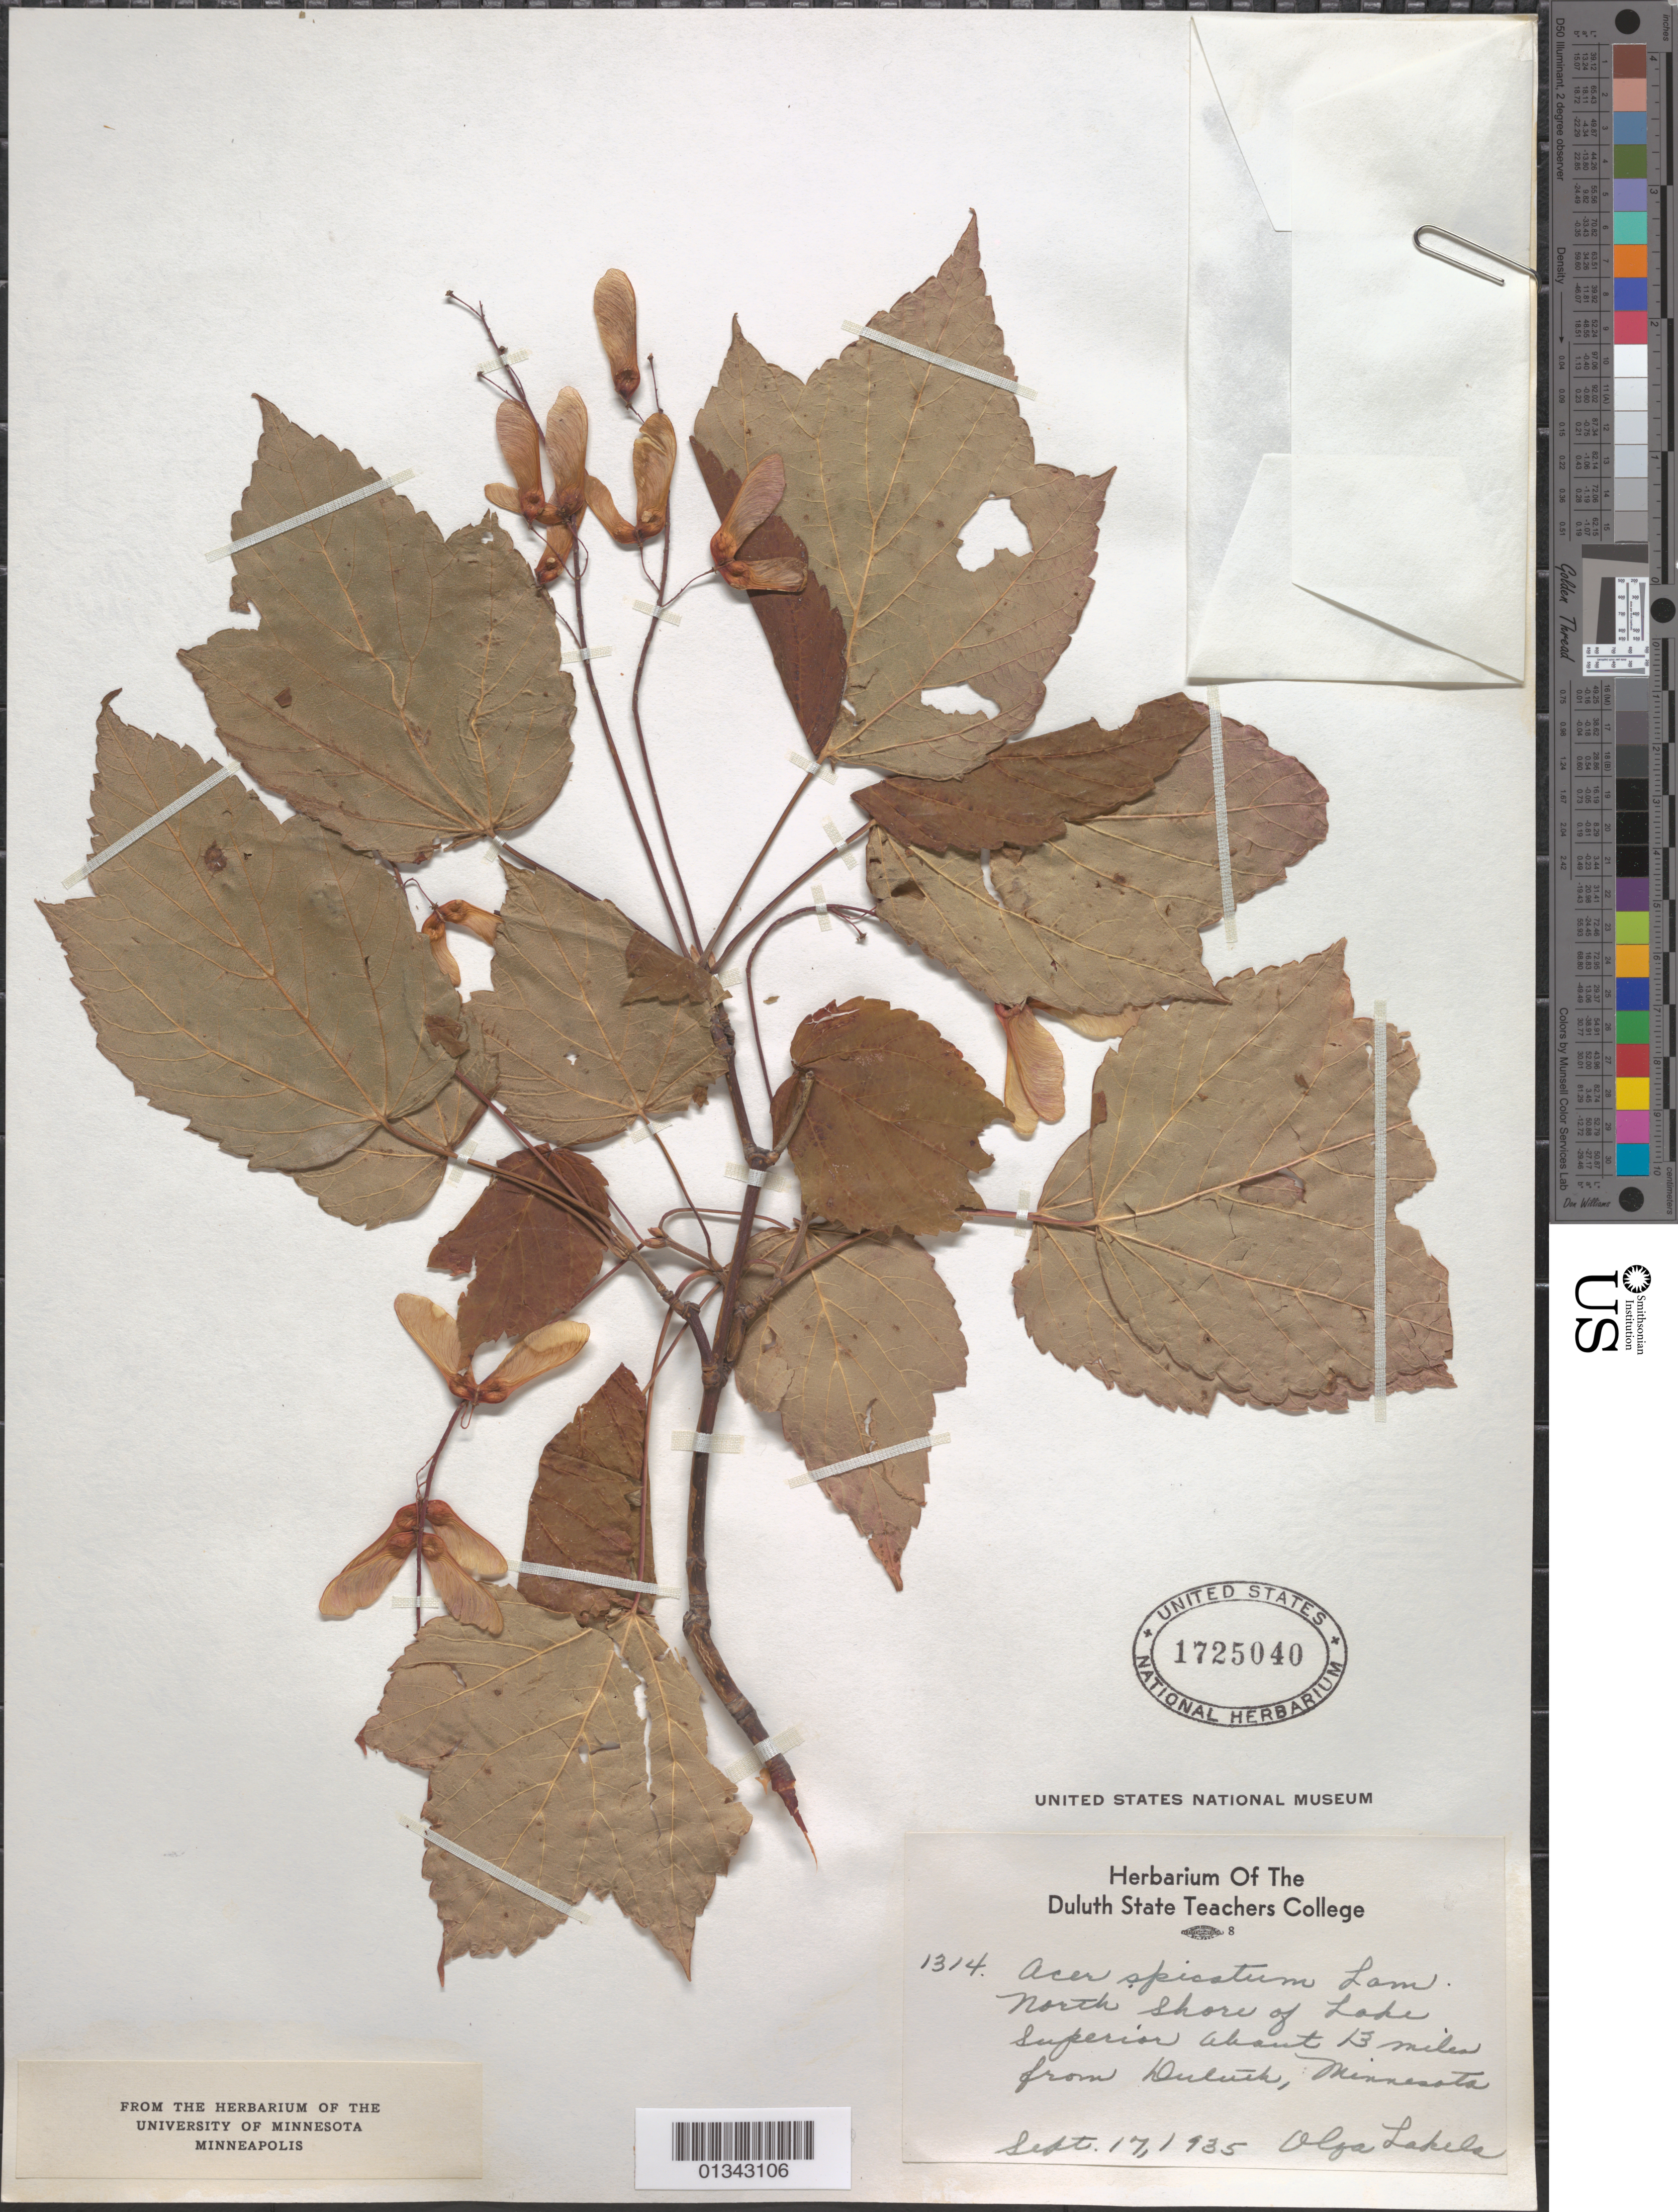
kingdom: Plantae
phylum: Tracheophyta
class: Magnoliopsida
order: Sapindales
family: Sapindaceae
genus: Acer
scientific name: Acer spicatum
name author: Lam.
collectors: O. K. Lakela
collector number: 1314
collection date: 1935-09-17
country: United States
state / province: Minnesota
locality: Lake Superior, north shore; about 13 miles from Duluth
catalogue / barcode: US 1725040